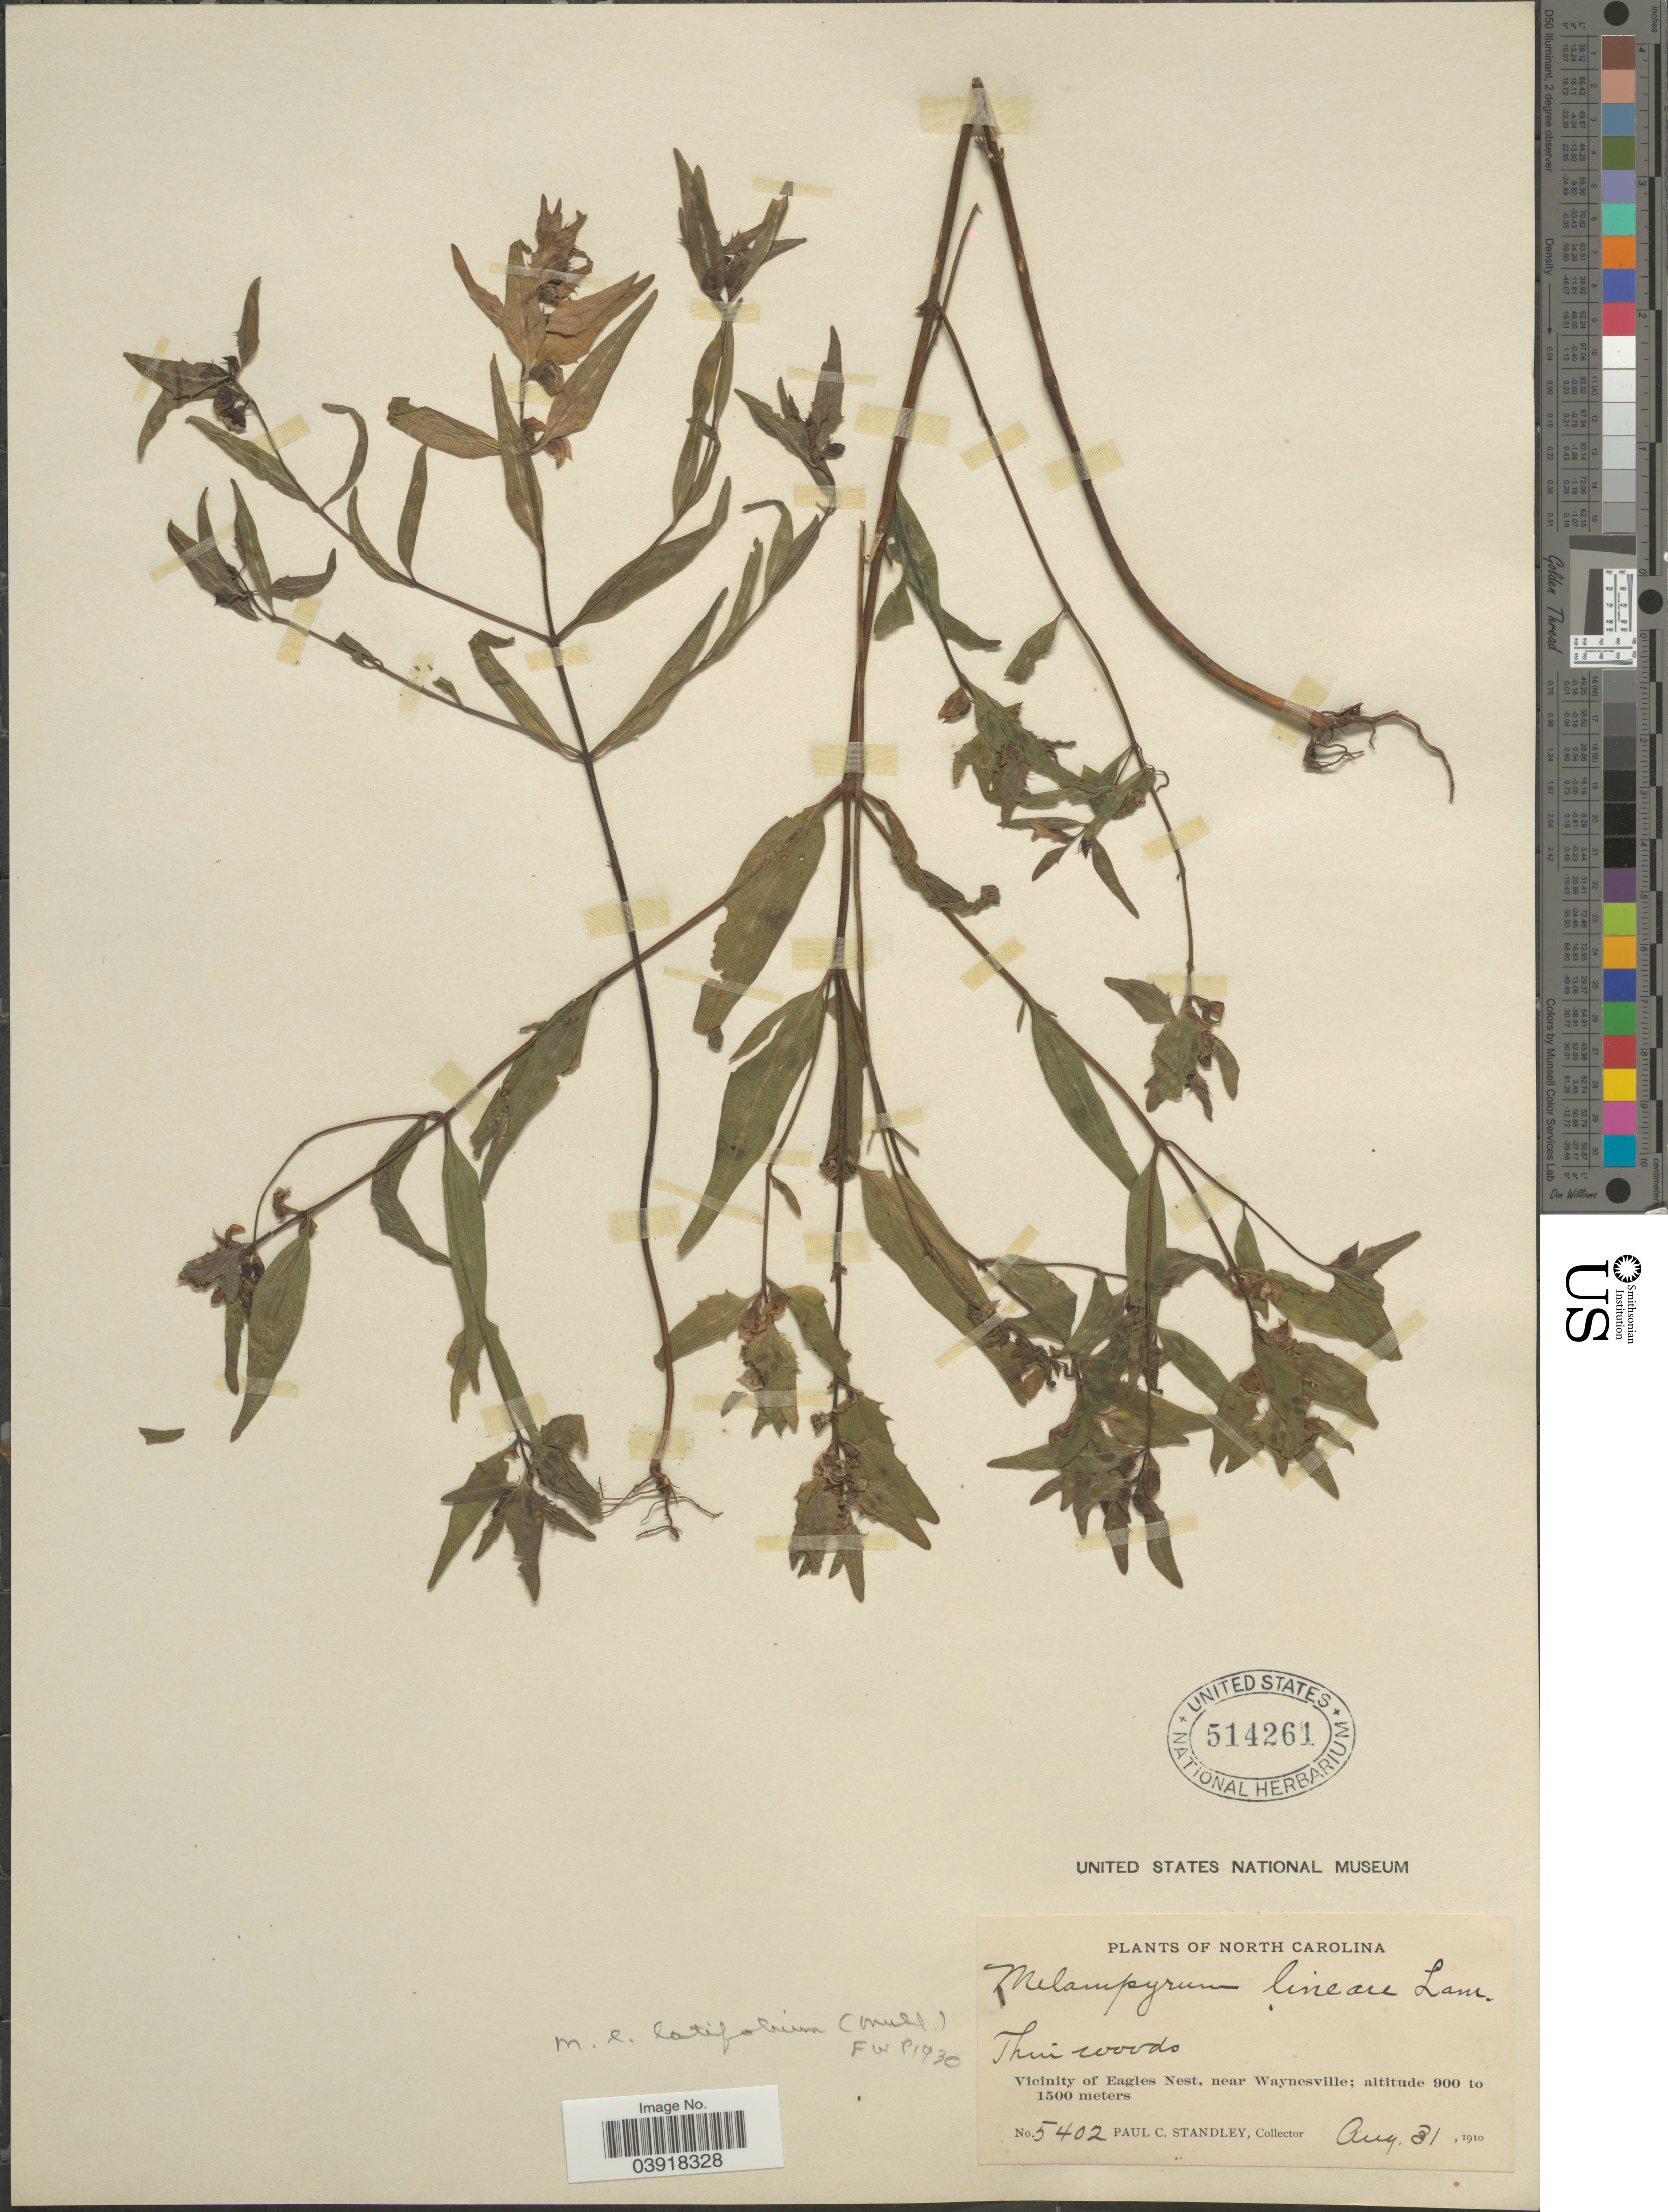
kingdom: Plantae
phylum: Tracheophyta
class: Magnoliopsida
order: Lamiales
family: Orobanchaceae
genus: Melampyrum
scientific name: Melampyrum lineare var. latifolium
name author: (Muhl.) P. Beauv.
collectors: P. C. Standley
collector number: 5402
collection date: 1910-08-31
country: United States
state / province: North Carolina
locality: Vicinity of Eagles Nest, near Waynesville.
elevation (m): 900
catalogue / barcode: US 514261